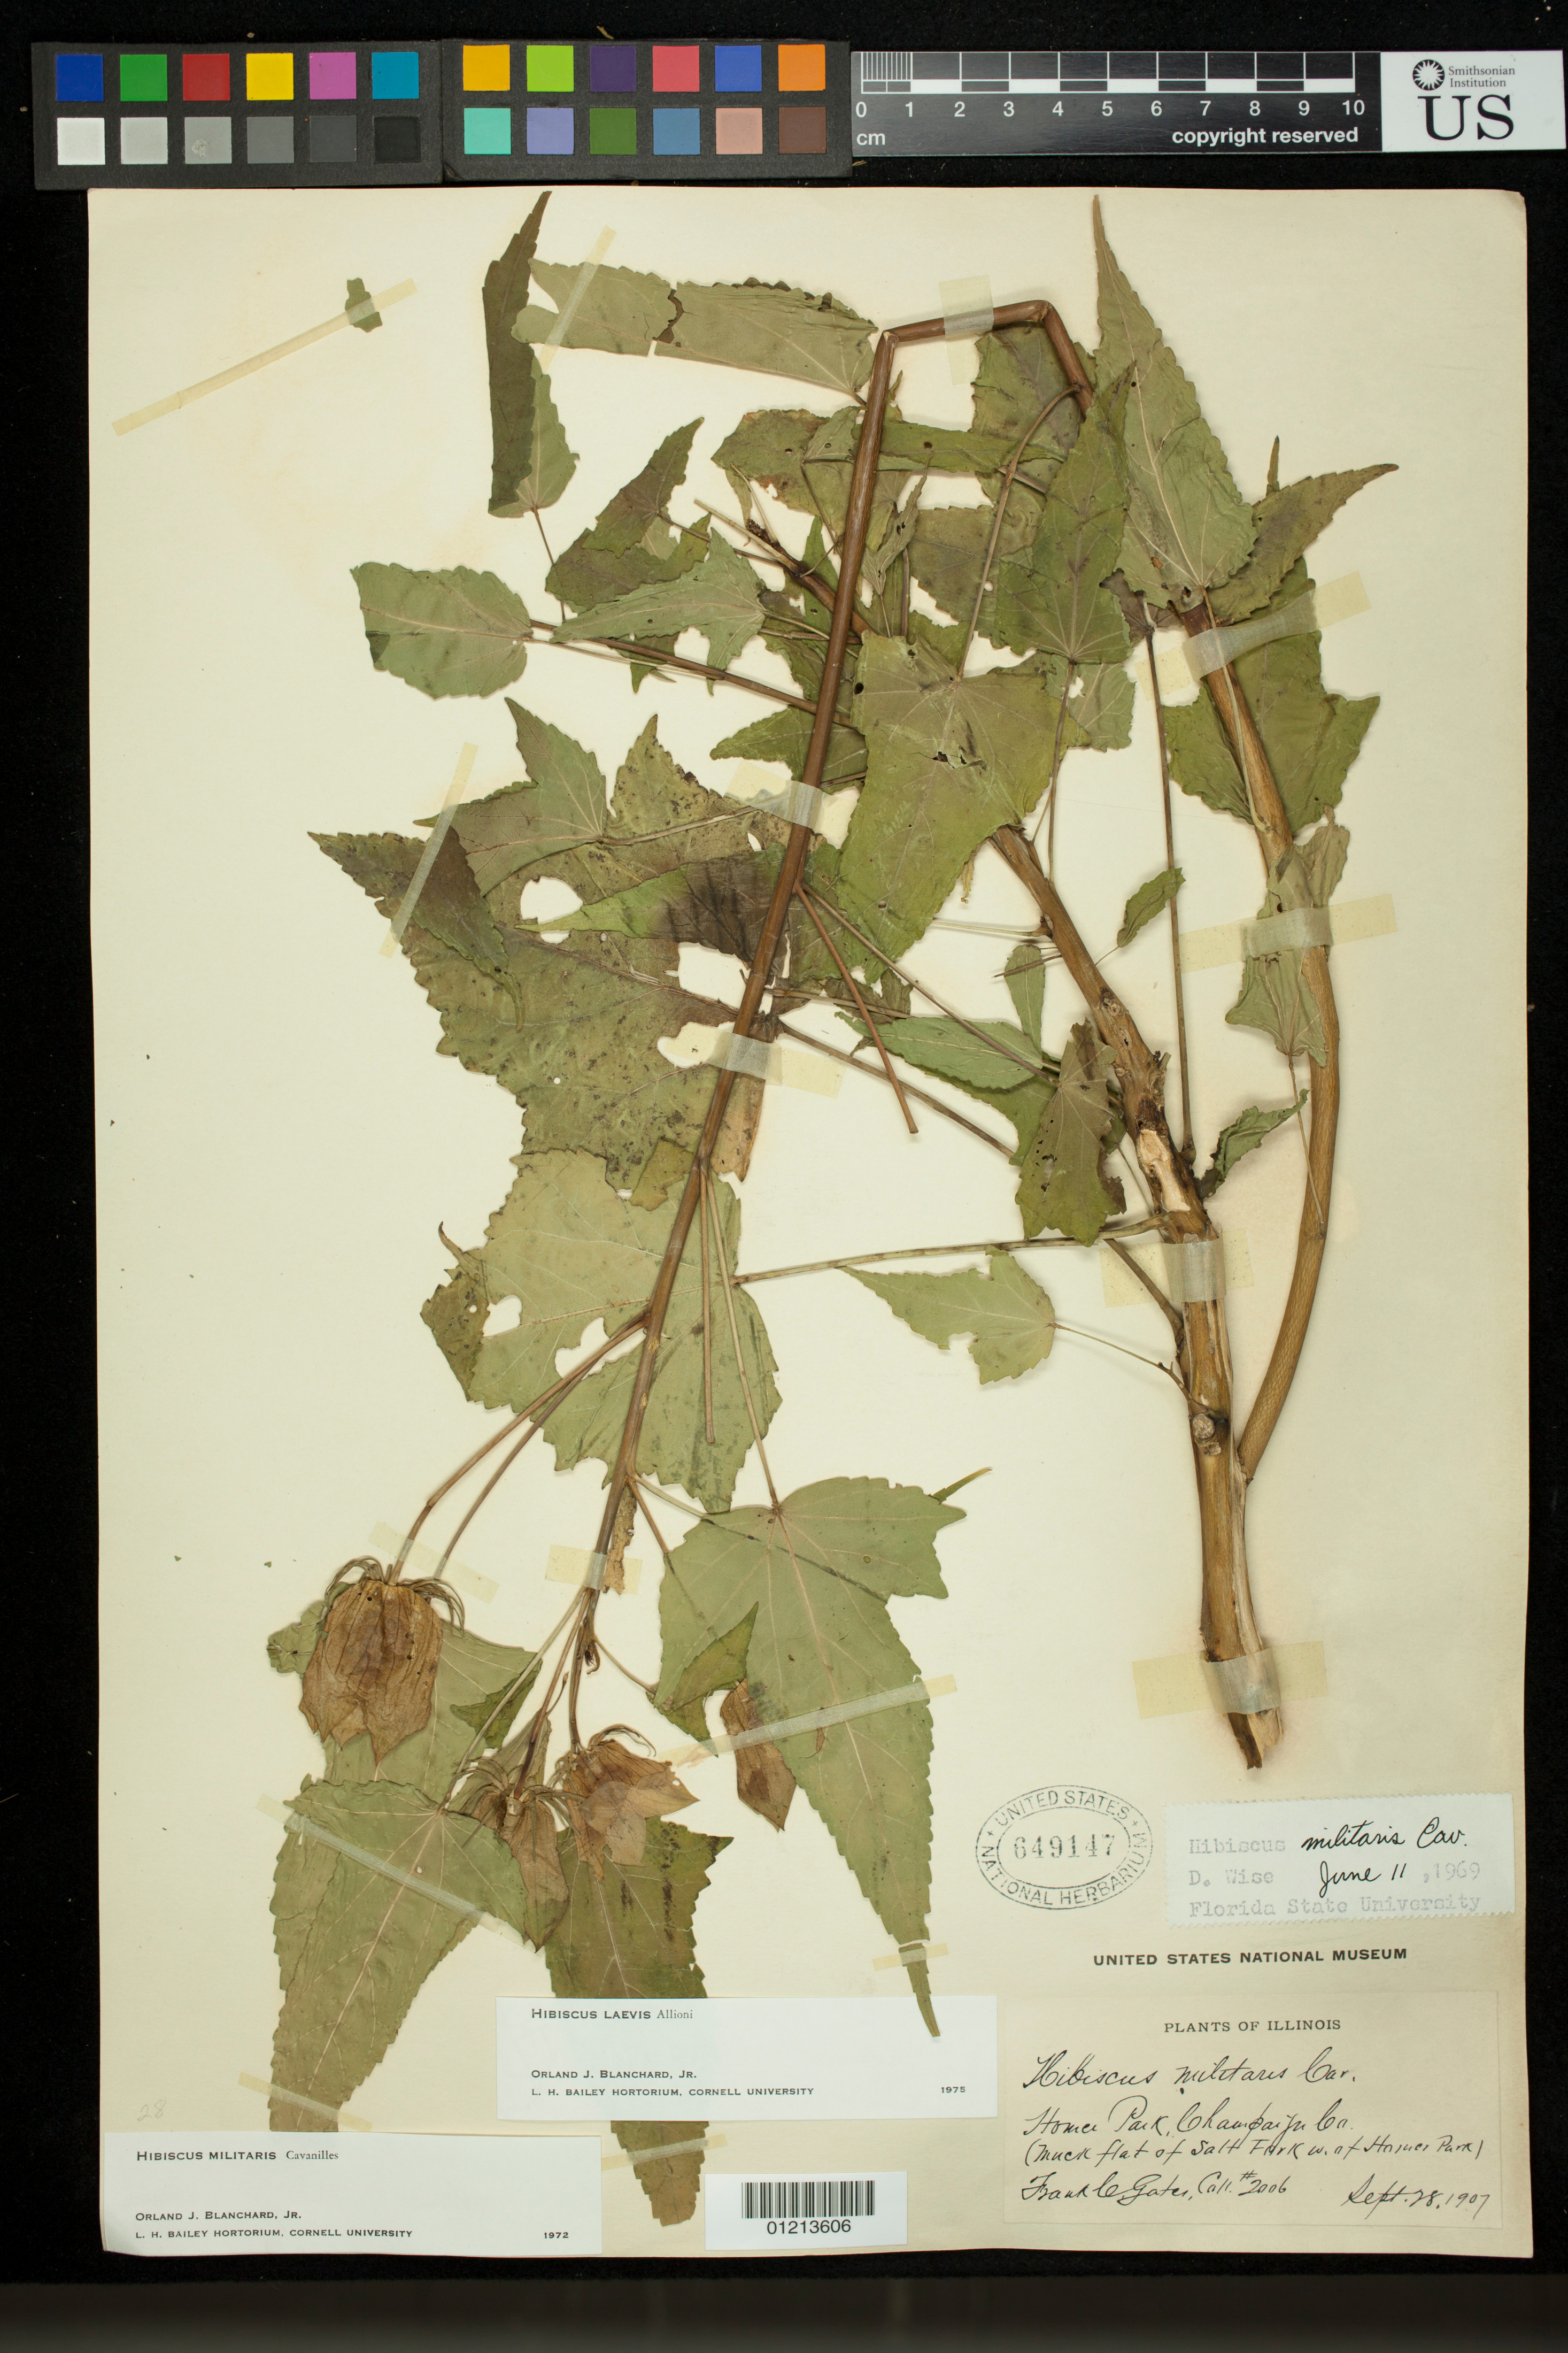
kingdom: Plantae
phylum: Tracheophyta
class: Magnoliopsida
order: Malvales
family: Malvaceae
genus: Hibiscus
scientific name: Hibiscus laevis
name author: All.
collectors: F. C. Gates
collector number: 2006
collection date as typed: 28 Sep 1907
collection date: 1907-09-28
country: United States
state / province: Illinois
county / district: Champaign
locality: Homer Park, Champaign Co. (Muck flat of Salt Fork w. of Homer Park)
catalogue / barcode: US 649147